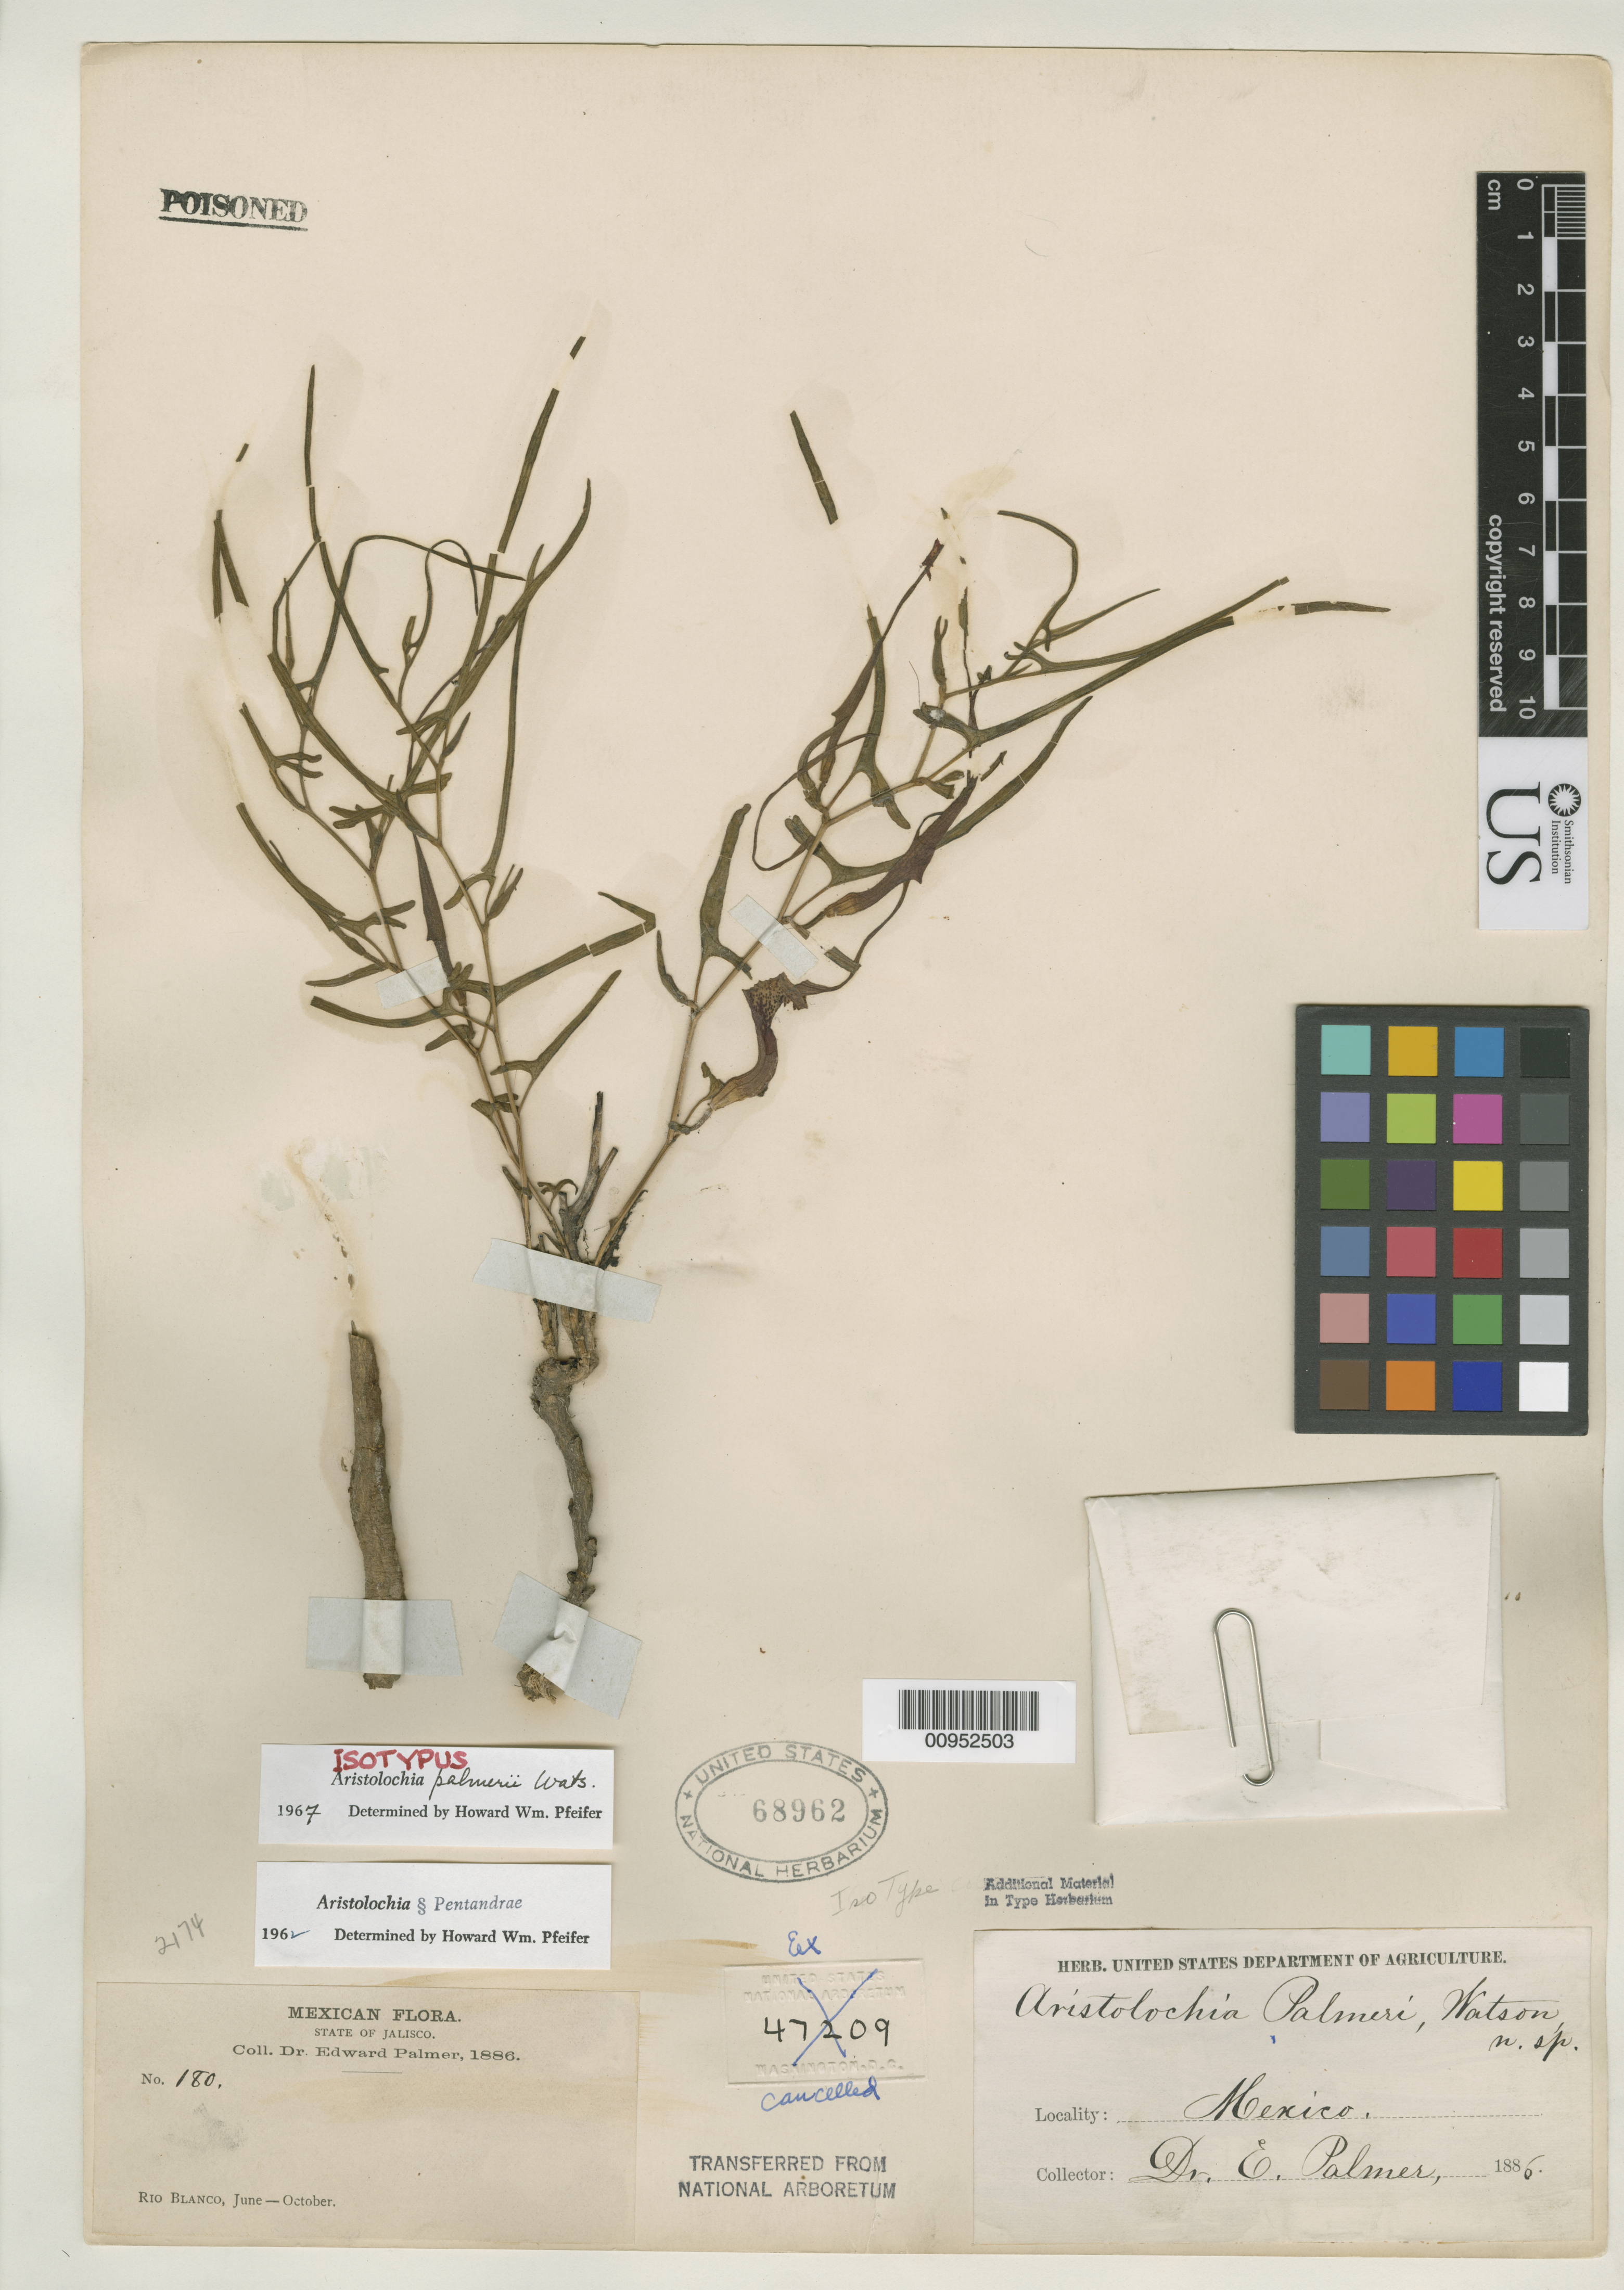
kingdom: Plantae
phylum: Tracheophyta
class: Magnoliopsida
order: Piperales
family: Aristolochiaceae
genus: Aristolochia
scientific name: Aristolochia palmeri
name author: S. Watson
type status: Isotype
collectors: E. Palmer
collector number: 180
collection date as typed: Jun 1886 to -- Oct 1886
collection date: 1886-06/1886-10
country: Mexico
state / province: Jalisco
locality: Río Blanco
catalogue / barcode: US 68962